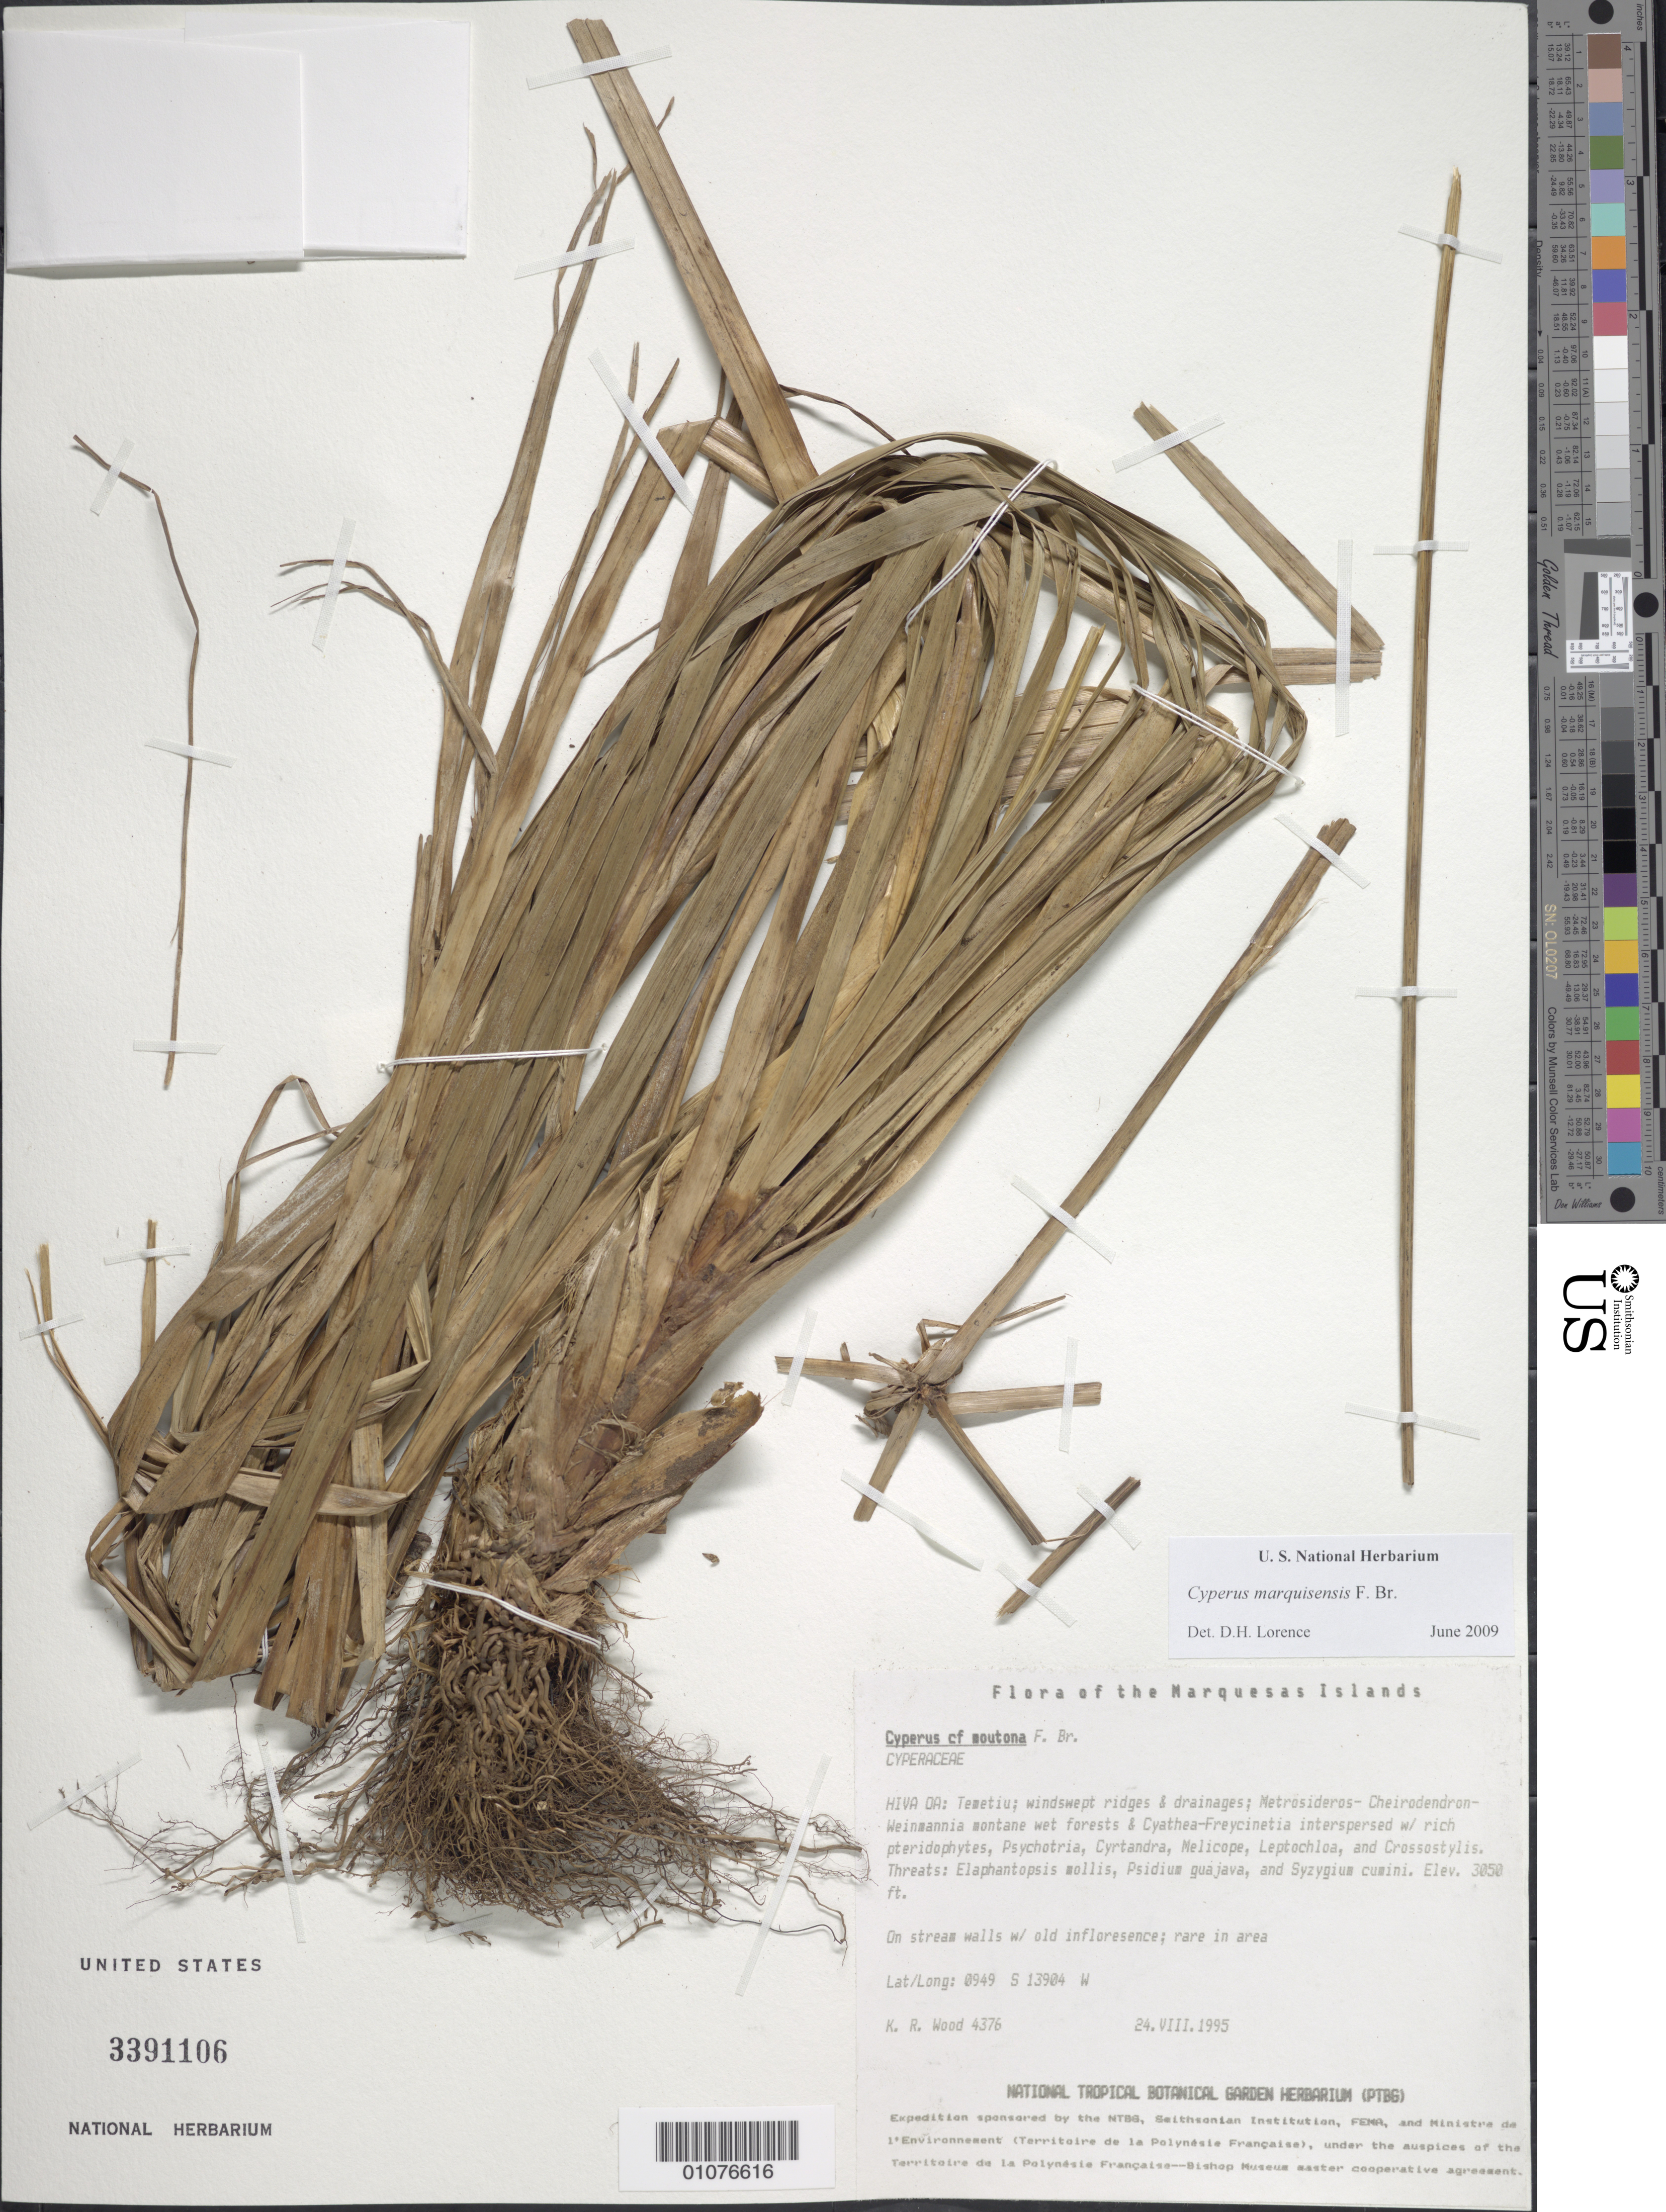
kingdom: Plantae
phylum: Tracheophyta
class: Liliopsida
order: Poales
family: Cyperaceae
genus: Cyperus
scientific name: Cyperus marquisensis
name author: F. Br.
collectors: K. R. Wood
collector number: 4376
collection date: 1995-08-24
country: French Polynesia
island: Hiva Oa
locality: Temetiu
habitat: Windswept ridges and drainages, In Metrosideros-Cheirodendron-Weinmannia montane wet forest and Cyathea-Freycinetia interspersed with pteridophyte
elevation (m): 930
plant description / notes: Elaphantopsis mollis, Psidium guajava, Syzygium cuminii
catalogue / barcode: US 3391106